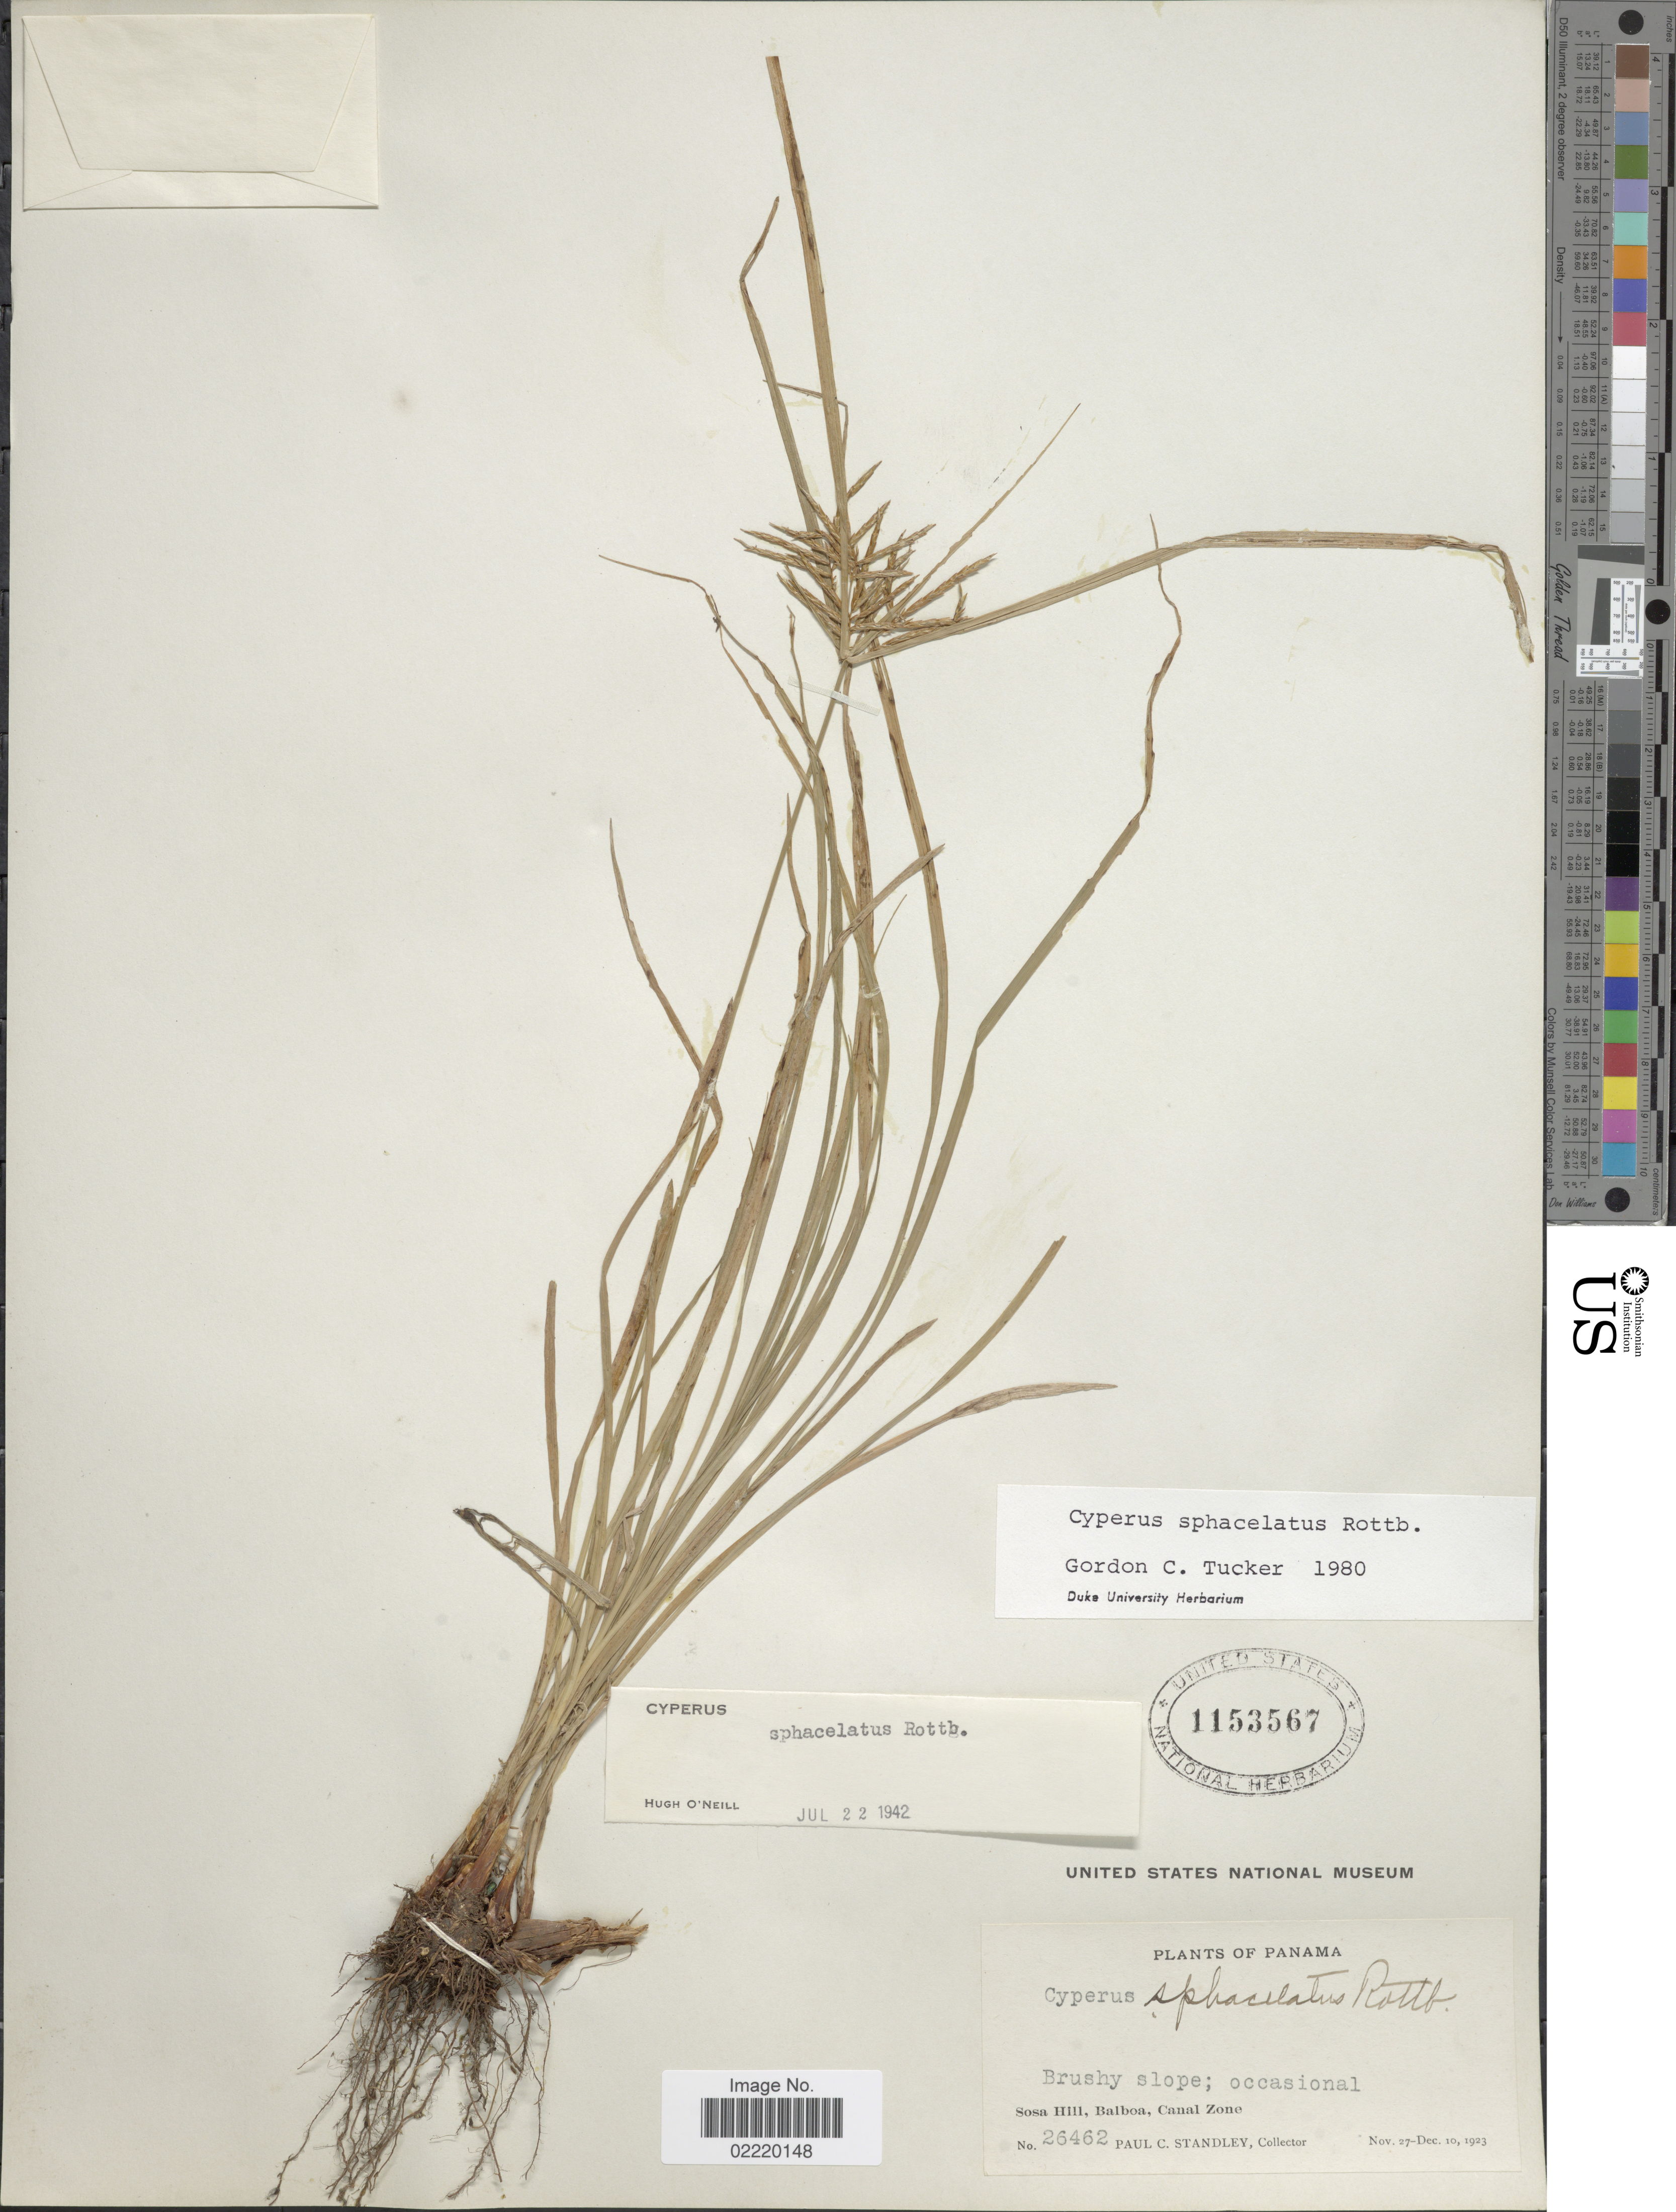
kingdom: Plantae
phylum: Tracheophyta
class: Liliopsida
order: Poales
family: Cyperaceae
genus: Cyperus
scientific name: Cyperus sphacelatus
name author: Rottb.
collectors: P. C. Standley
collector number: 26462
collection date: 1923-11-27/1923-12-10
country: Panama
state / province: Colón / Panamá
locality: Brushy slope, Sosa Hill, Balboa, Canal Zone.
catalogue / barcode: US 1153567